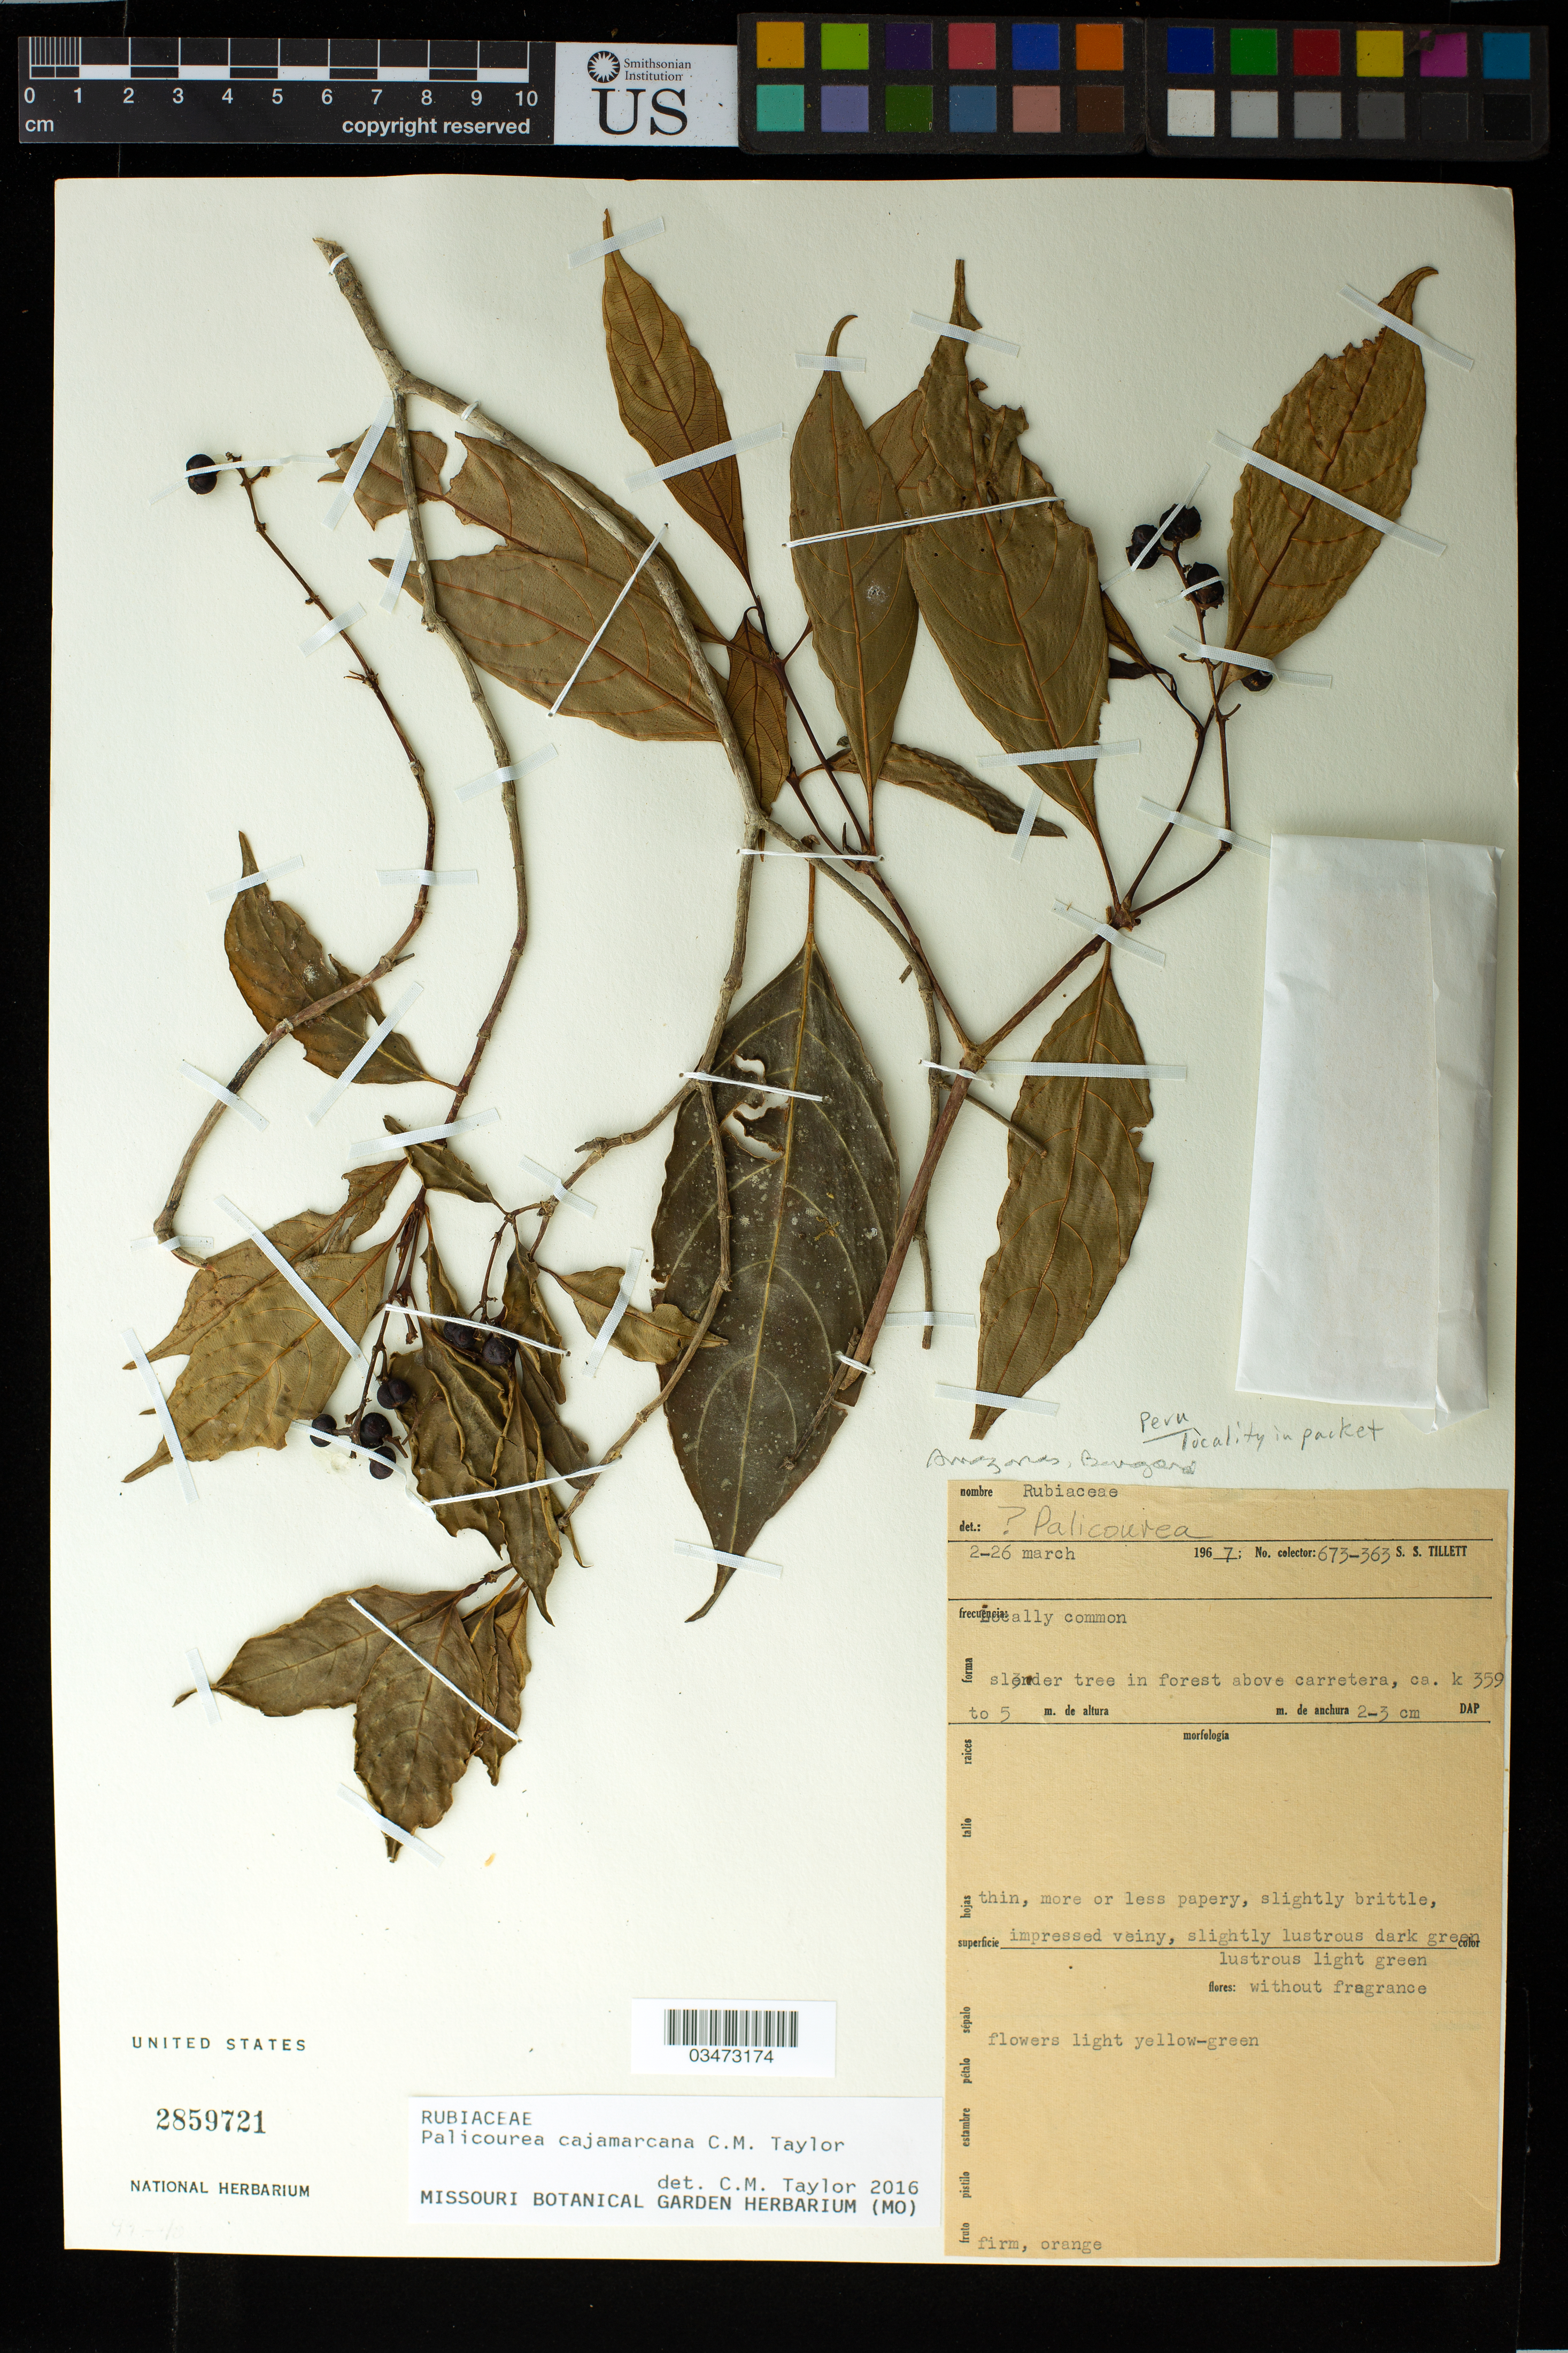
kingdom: Plantae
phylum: Tracheophyta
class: Magnoliopsida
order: Gentianales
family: Rubiaceae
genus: Palicourea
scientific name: Palicourea cajamarcana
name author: C.M. Taylor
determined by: Taylor, Charlotte M.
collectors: S. S. Tillett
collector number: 673-363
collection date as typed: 02 Mar 1967 to 26 Mar 1967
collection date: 1967-03-02/1967-03-26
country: Peru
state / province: Amazonas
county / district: Bongará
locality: Yambrasbamba Dist., Cpto. Buenos Aires, k (3)53.6, across R. Chiriaco from Yambrasbamba, 40 km N of Jumbilla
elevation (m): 1860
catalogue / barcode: US 2859721